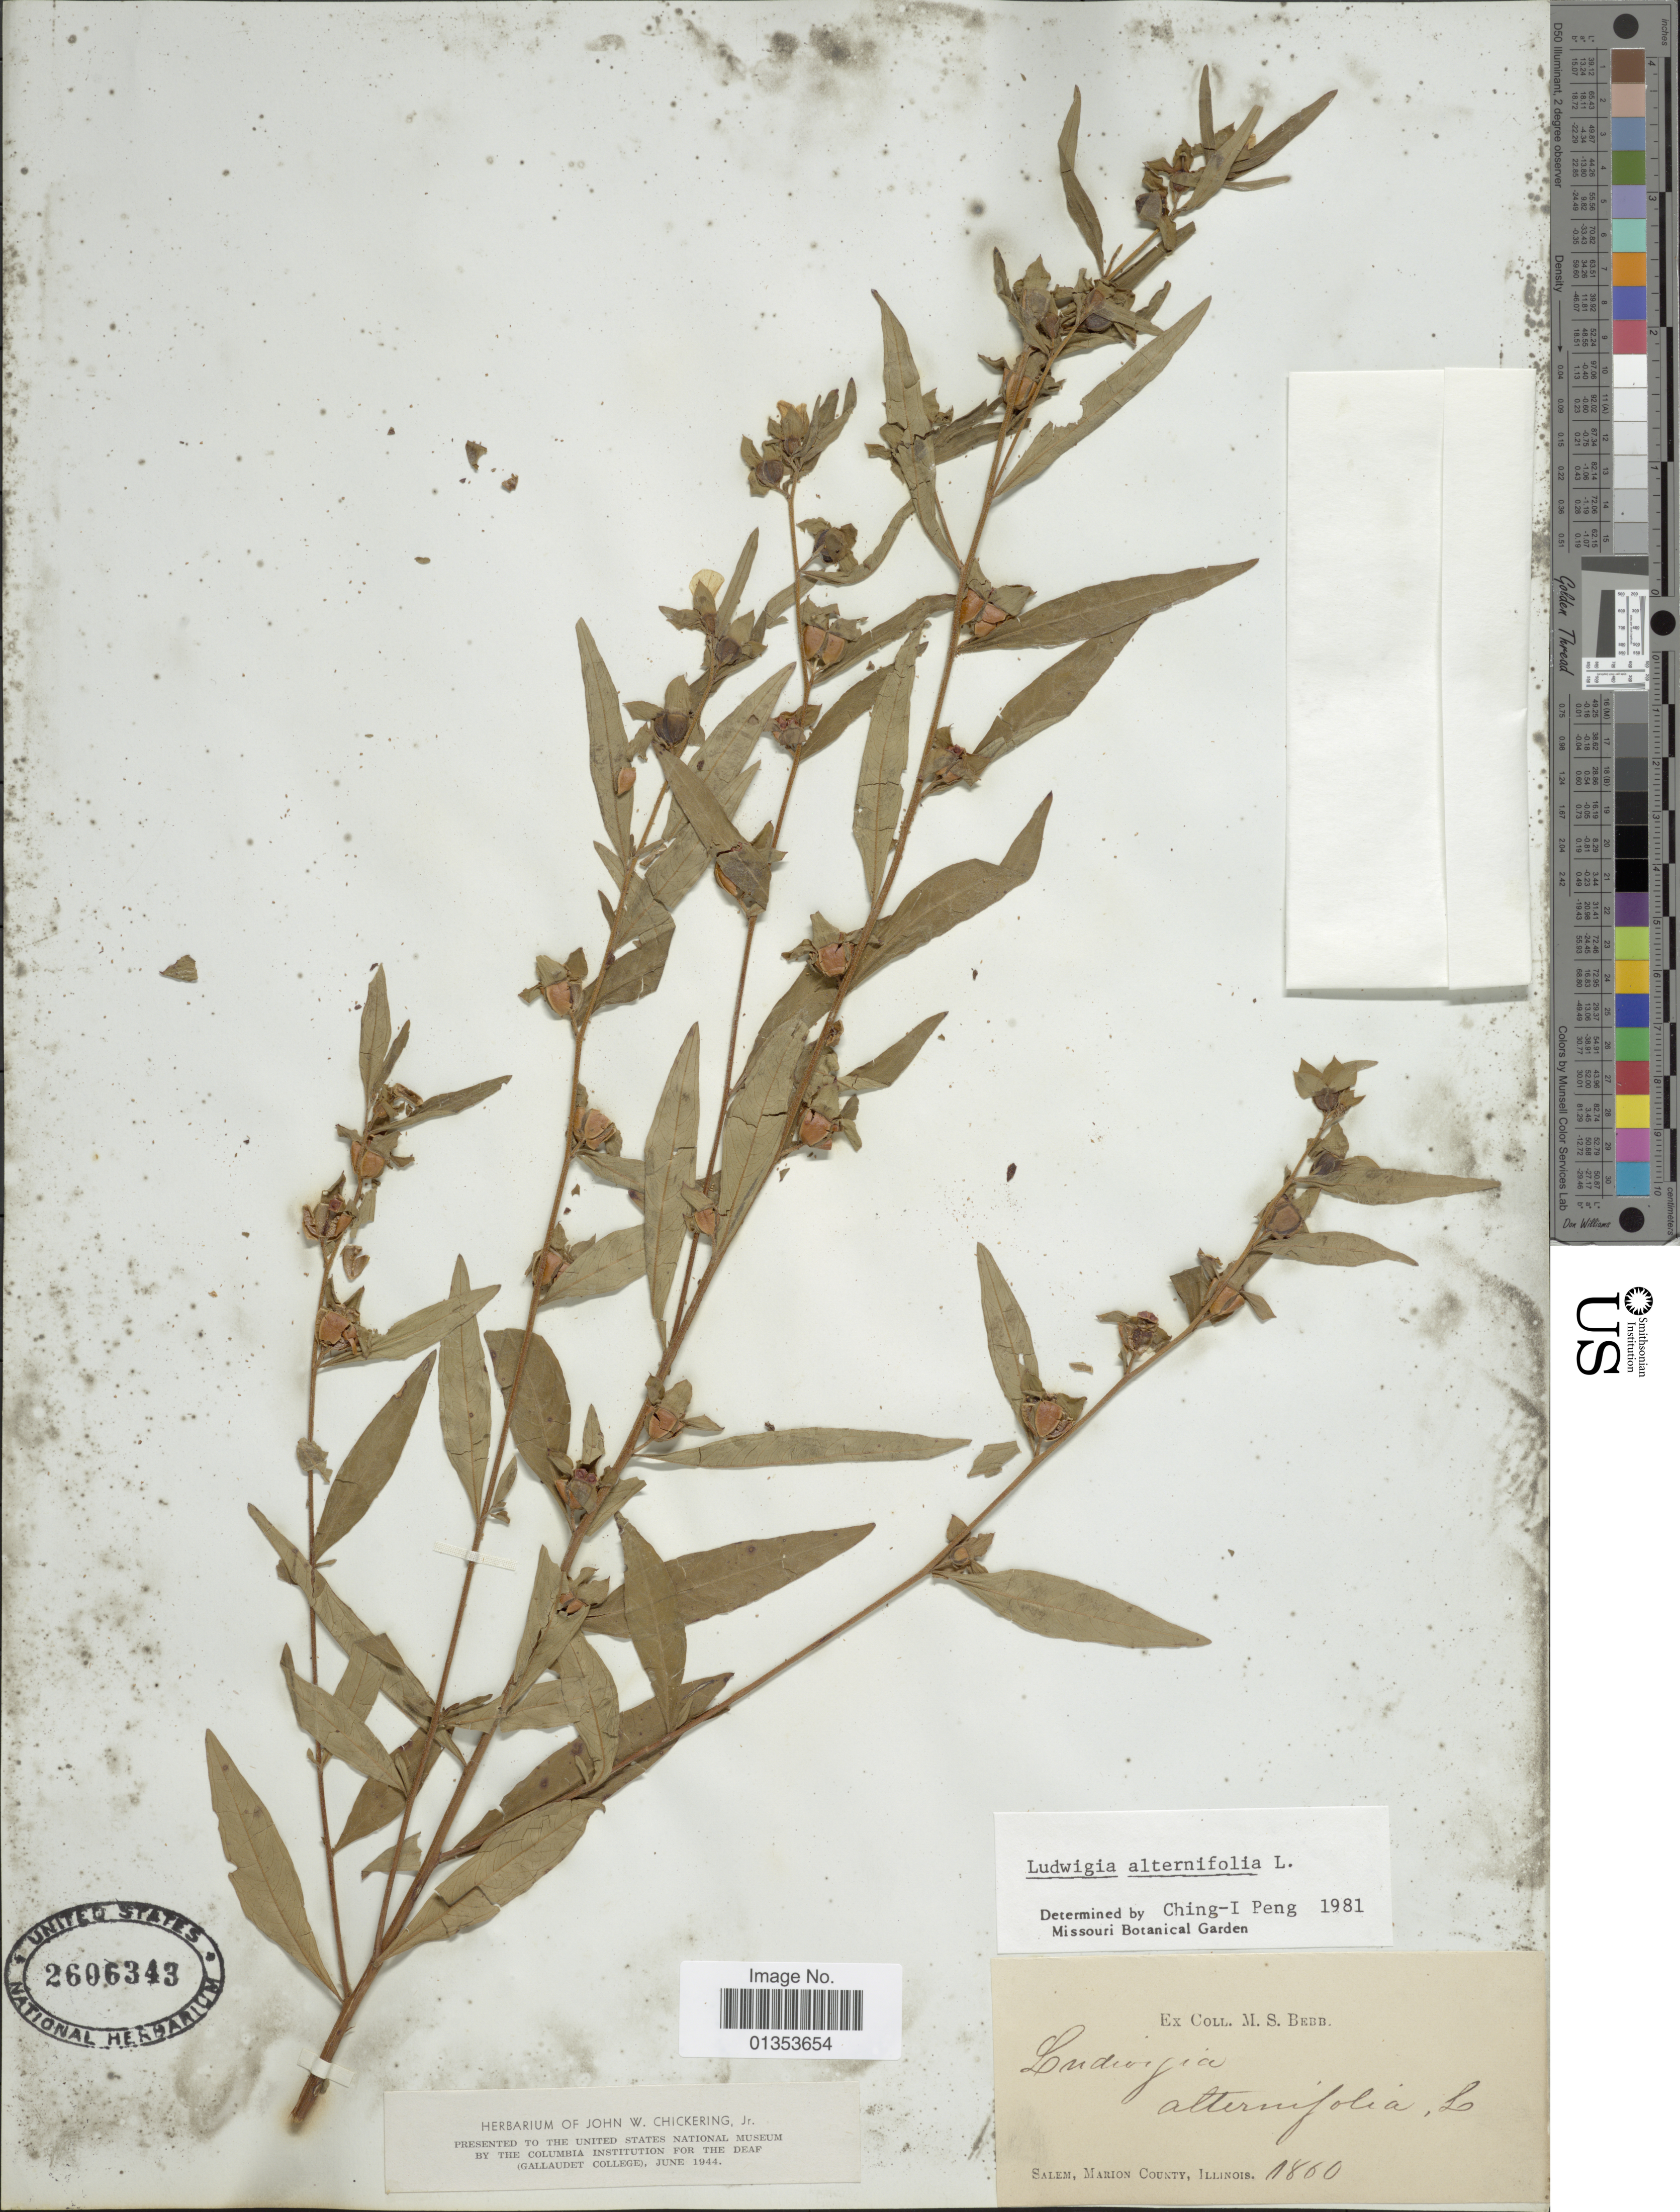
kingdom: Plantae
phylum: Tracheophyta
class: Magnoliopsida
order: Myrtales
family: Onagraceae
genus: Ludwigia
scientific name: Ludwigia alternifolia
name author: L.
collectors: M. Bebb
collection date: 1860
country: United States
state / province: Illinois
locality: Salem, Marion County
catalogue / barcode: US 2606343